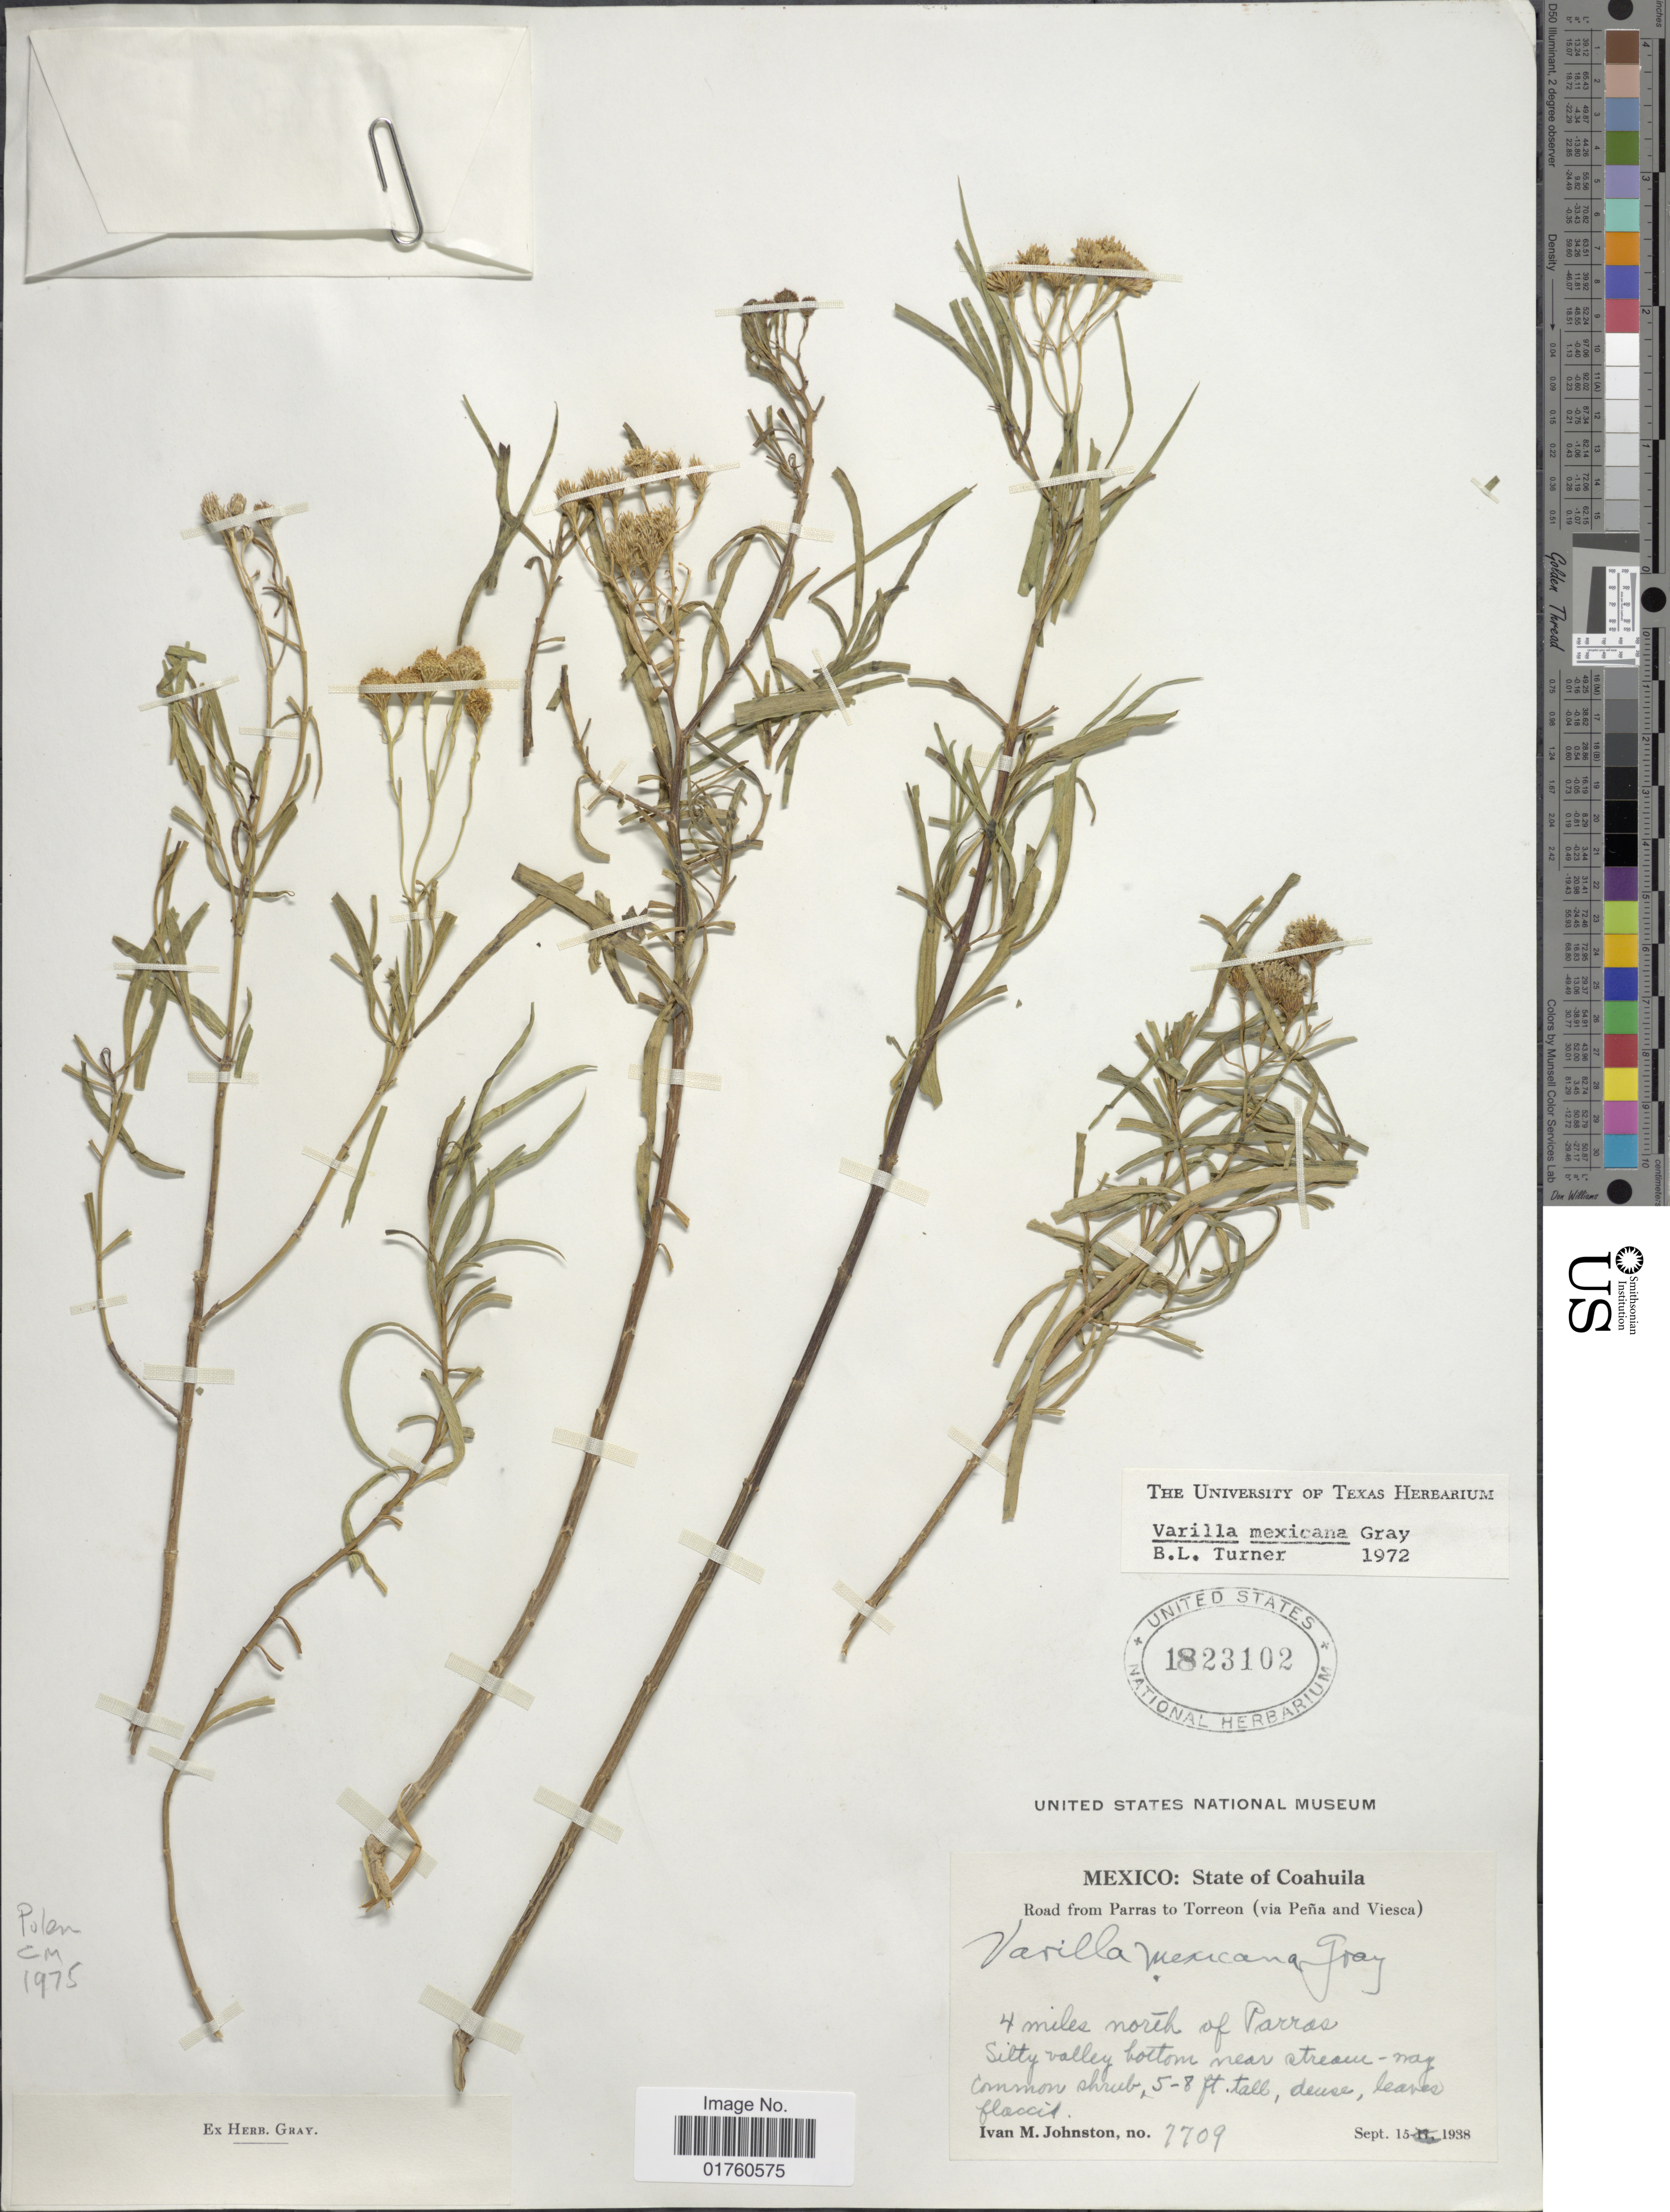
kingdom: Plantae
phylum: Tracheophyta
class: Magnoliopsida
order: Asterales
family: Asteraceae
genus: Varilla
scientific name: Varilla mexicana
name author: A. Gray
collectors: I.M. Johnston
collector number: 7709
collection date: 1938-09-15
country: Mexico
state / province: Coahuila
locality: Road from Parras to Torreon (via Peña and Viesca) 4 miles north of Parras, Silty valley bottom near stream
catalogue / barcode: US 1823102